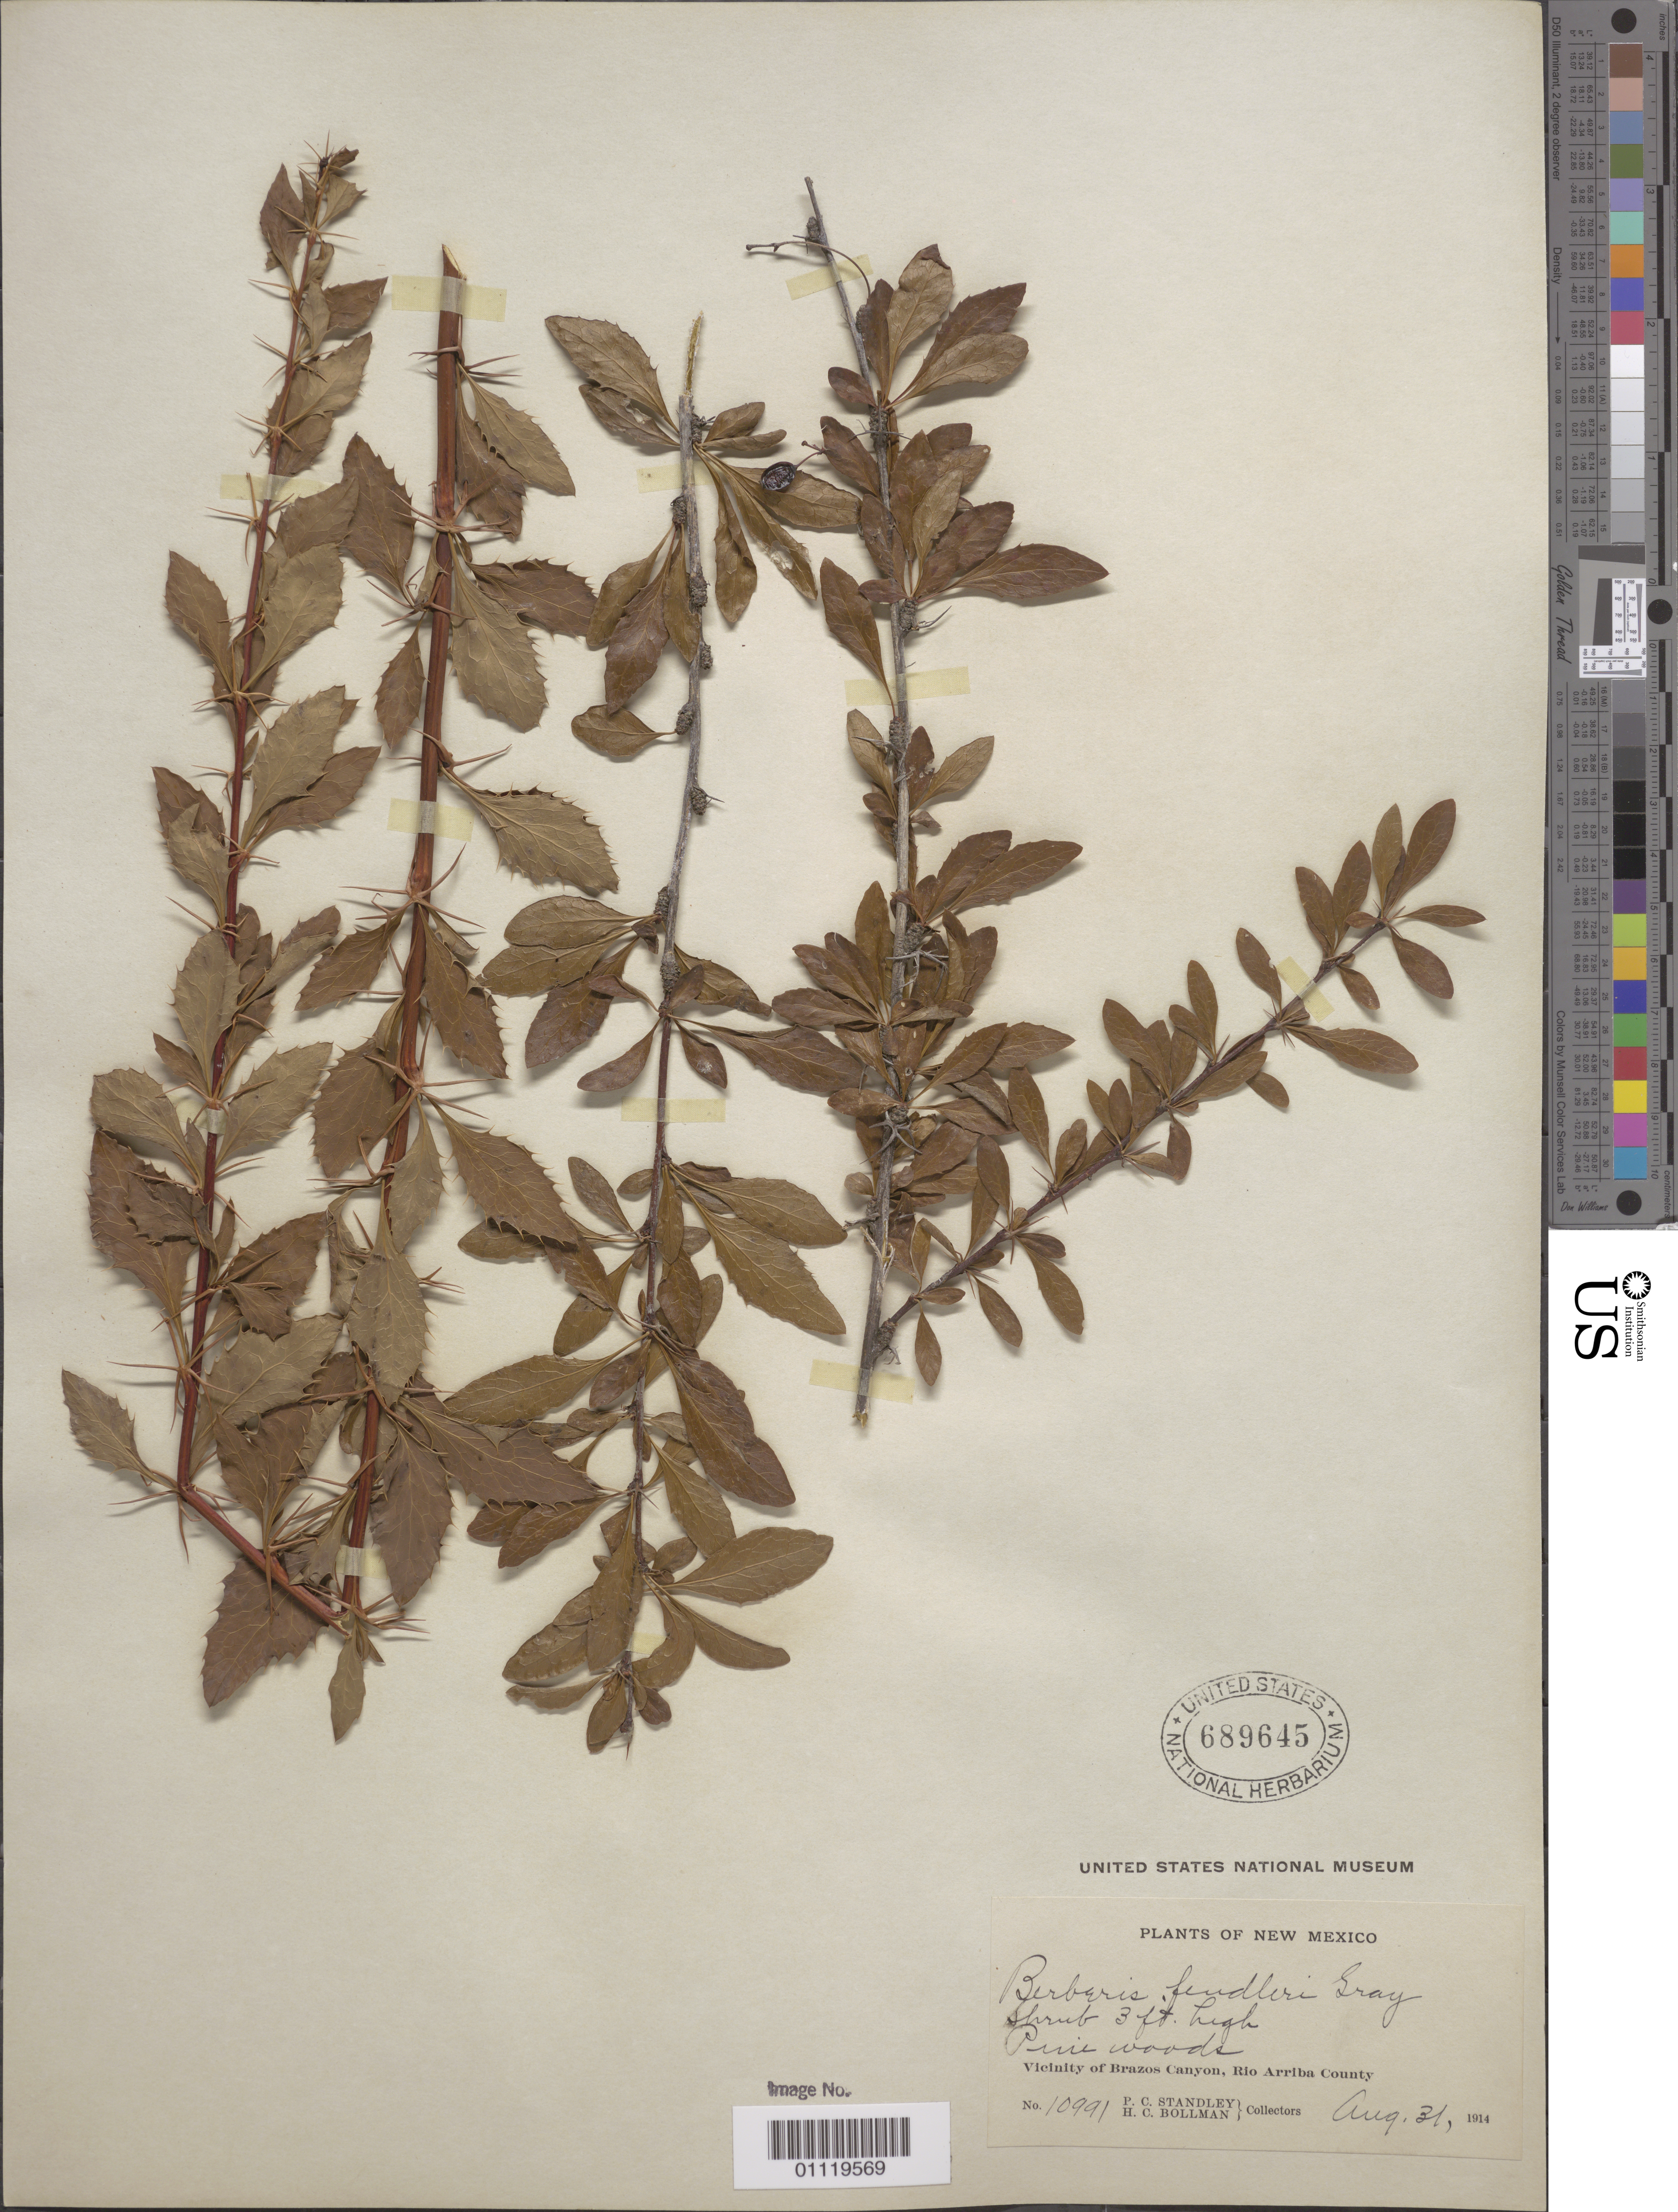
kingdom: Plantae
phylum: Tracheophyta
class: Magnoliopsida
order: Ranunculales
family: Berberidaceae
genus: Berberis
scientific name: Berberis fendleri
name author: A. Gray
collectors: P. C. Standley & H. C. Bollman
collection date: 1914-08-31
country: United States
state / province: New Mexico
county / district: Rio Arriba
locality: Vicinity of Brazos Canyon, pine woods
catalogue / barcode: US 689645